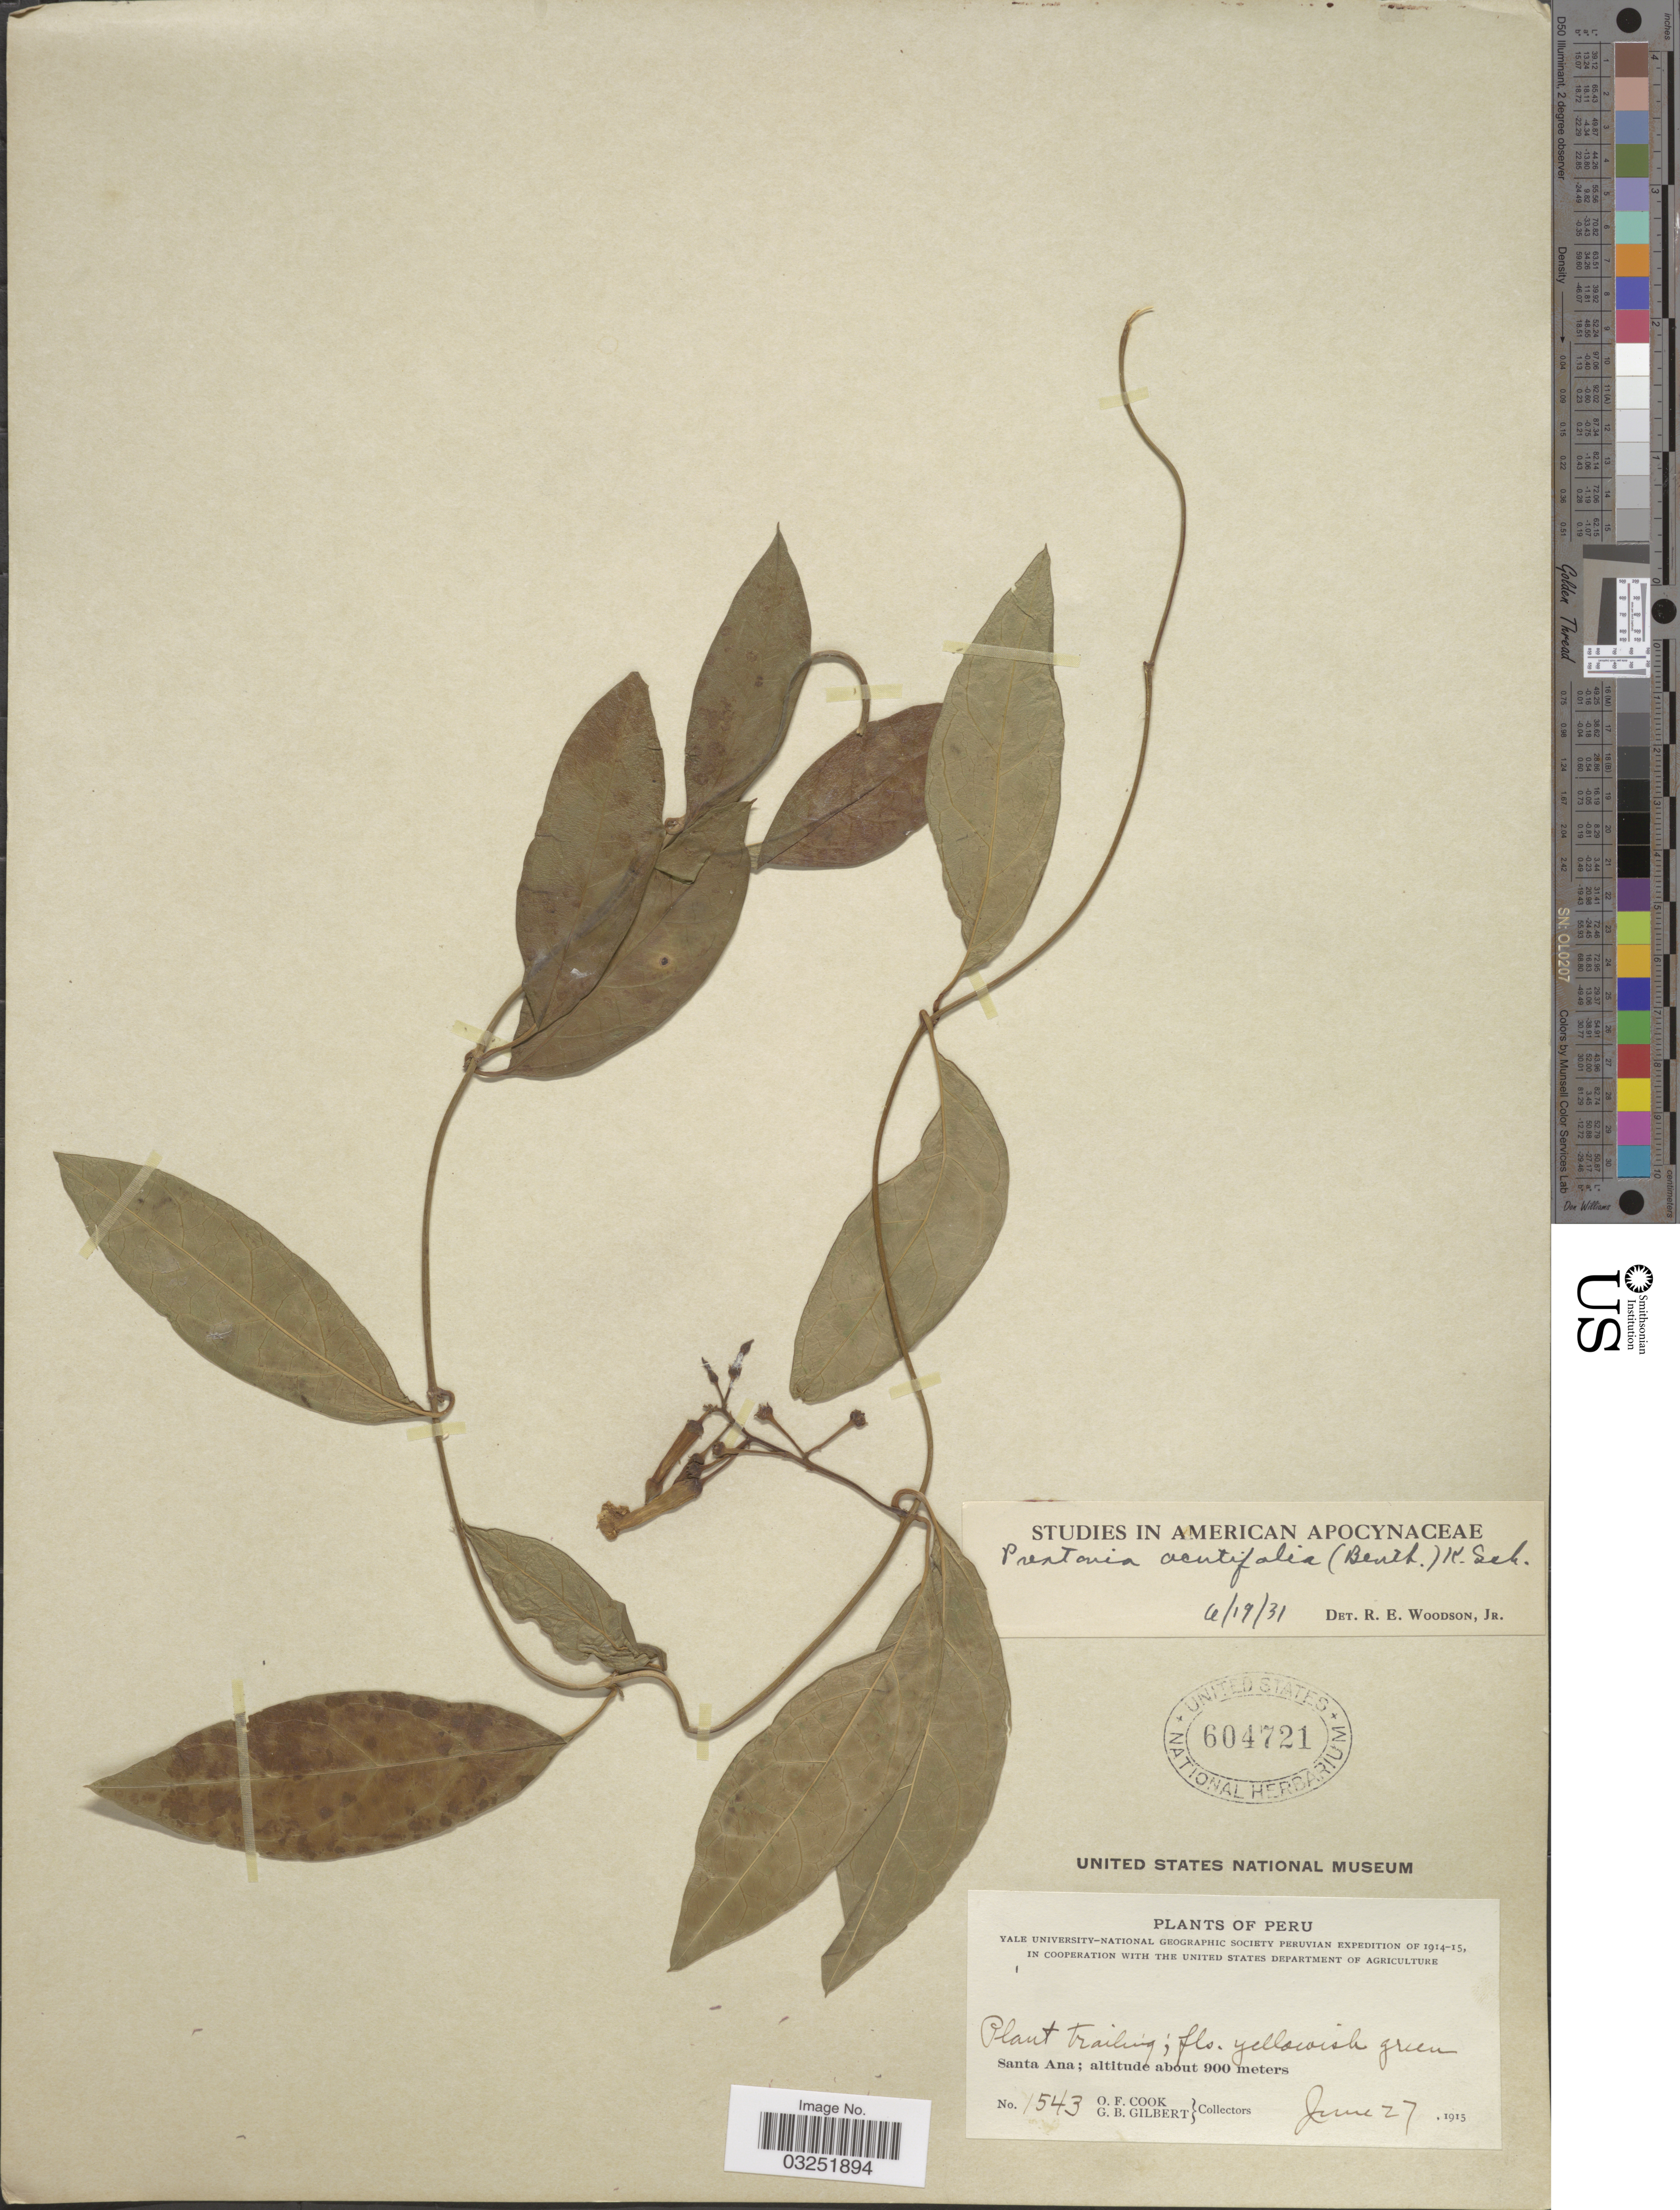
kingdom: Plantae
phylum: Tracheophyta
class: Magnoliopsida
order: Gentianales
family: Apocynaceae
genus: Prestonia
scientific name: Prestonia acutifolia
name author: (Benth. & Müll. Arg.) K. Schum.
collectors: O. F. Cook & G. B. Gilbert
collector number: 1543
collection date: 1915-06-27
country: Peru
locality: Santa Ana.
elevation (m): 900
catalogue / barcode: US 604721